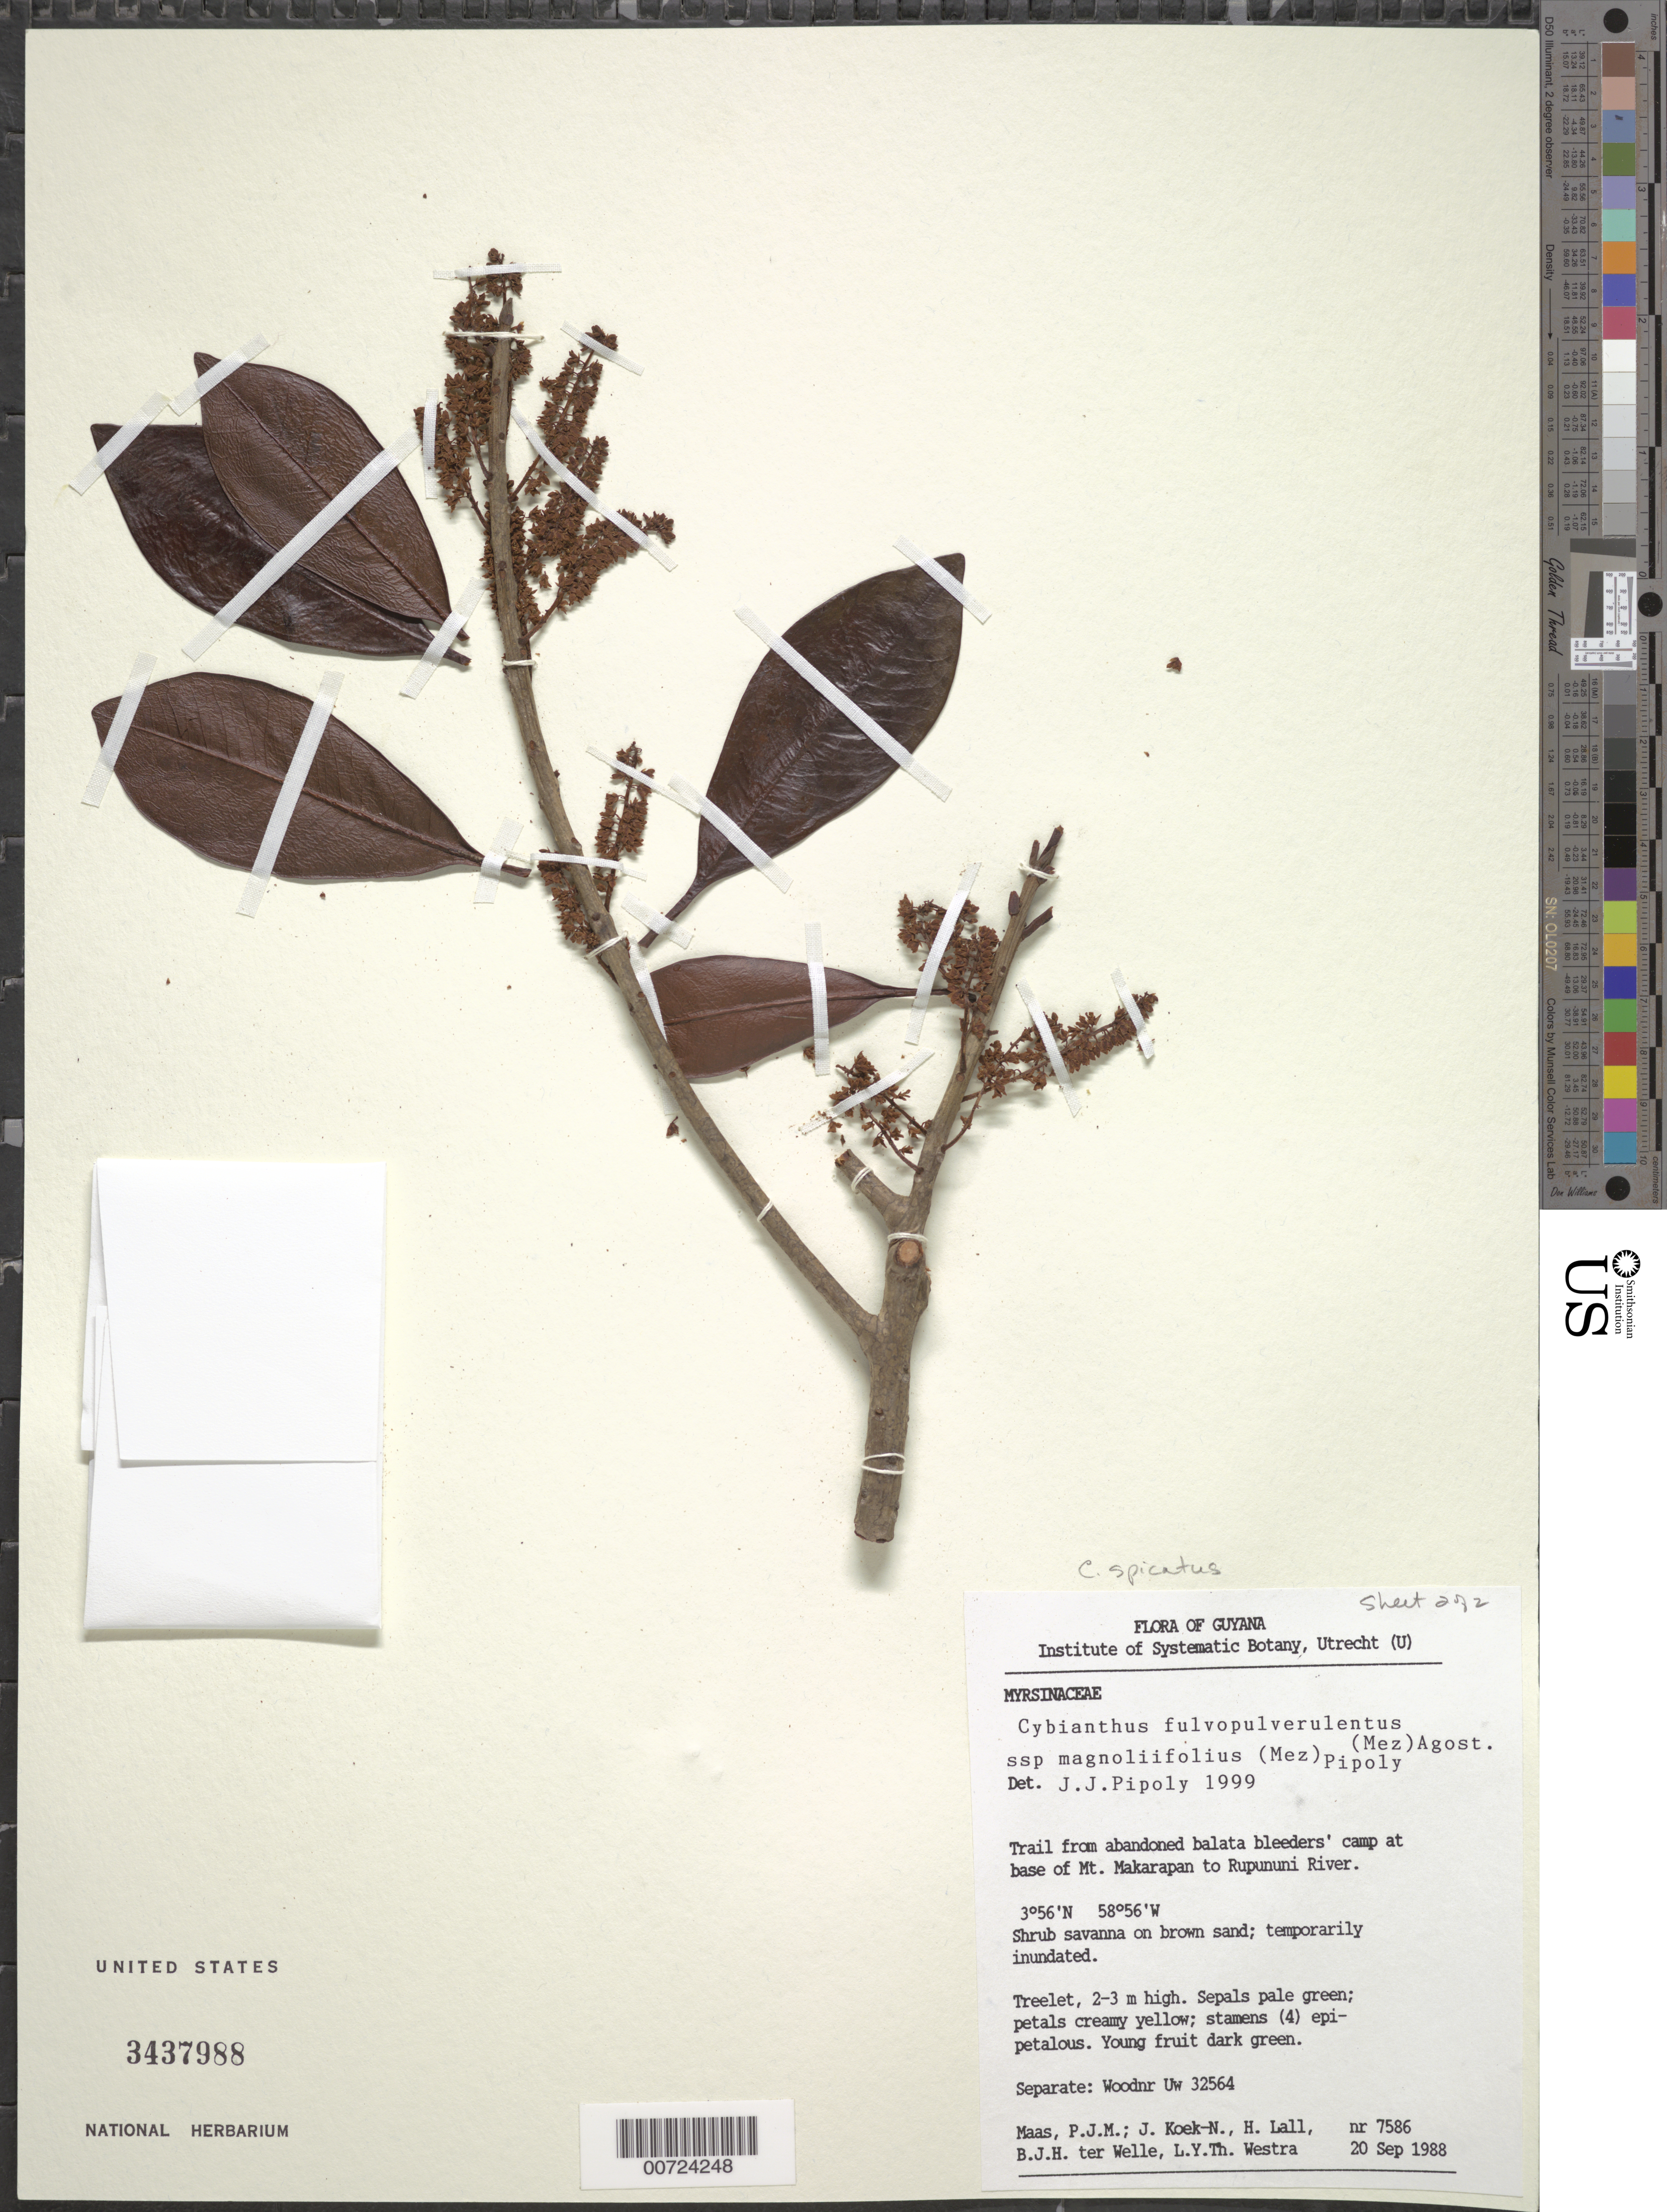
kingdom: Plantae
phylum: Tracheophyta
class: Magnoliopsida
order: Ericales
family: Primulaceae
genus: Cybianthus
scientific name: Cybianthus spicatus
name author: (Kunth) G. Agostini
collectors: P. Maas, J. Koek-Noorman, H. Lall, B. ter Welle & L. Y. T. Westra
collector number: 7586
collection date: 1988-09-20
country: Guyana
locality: Trail from abandoned balata bleeders' camp at base of Mt. Makarapan to Rupununi River.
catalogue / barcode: US 3437988